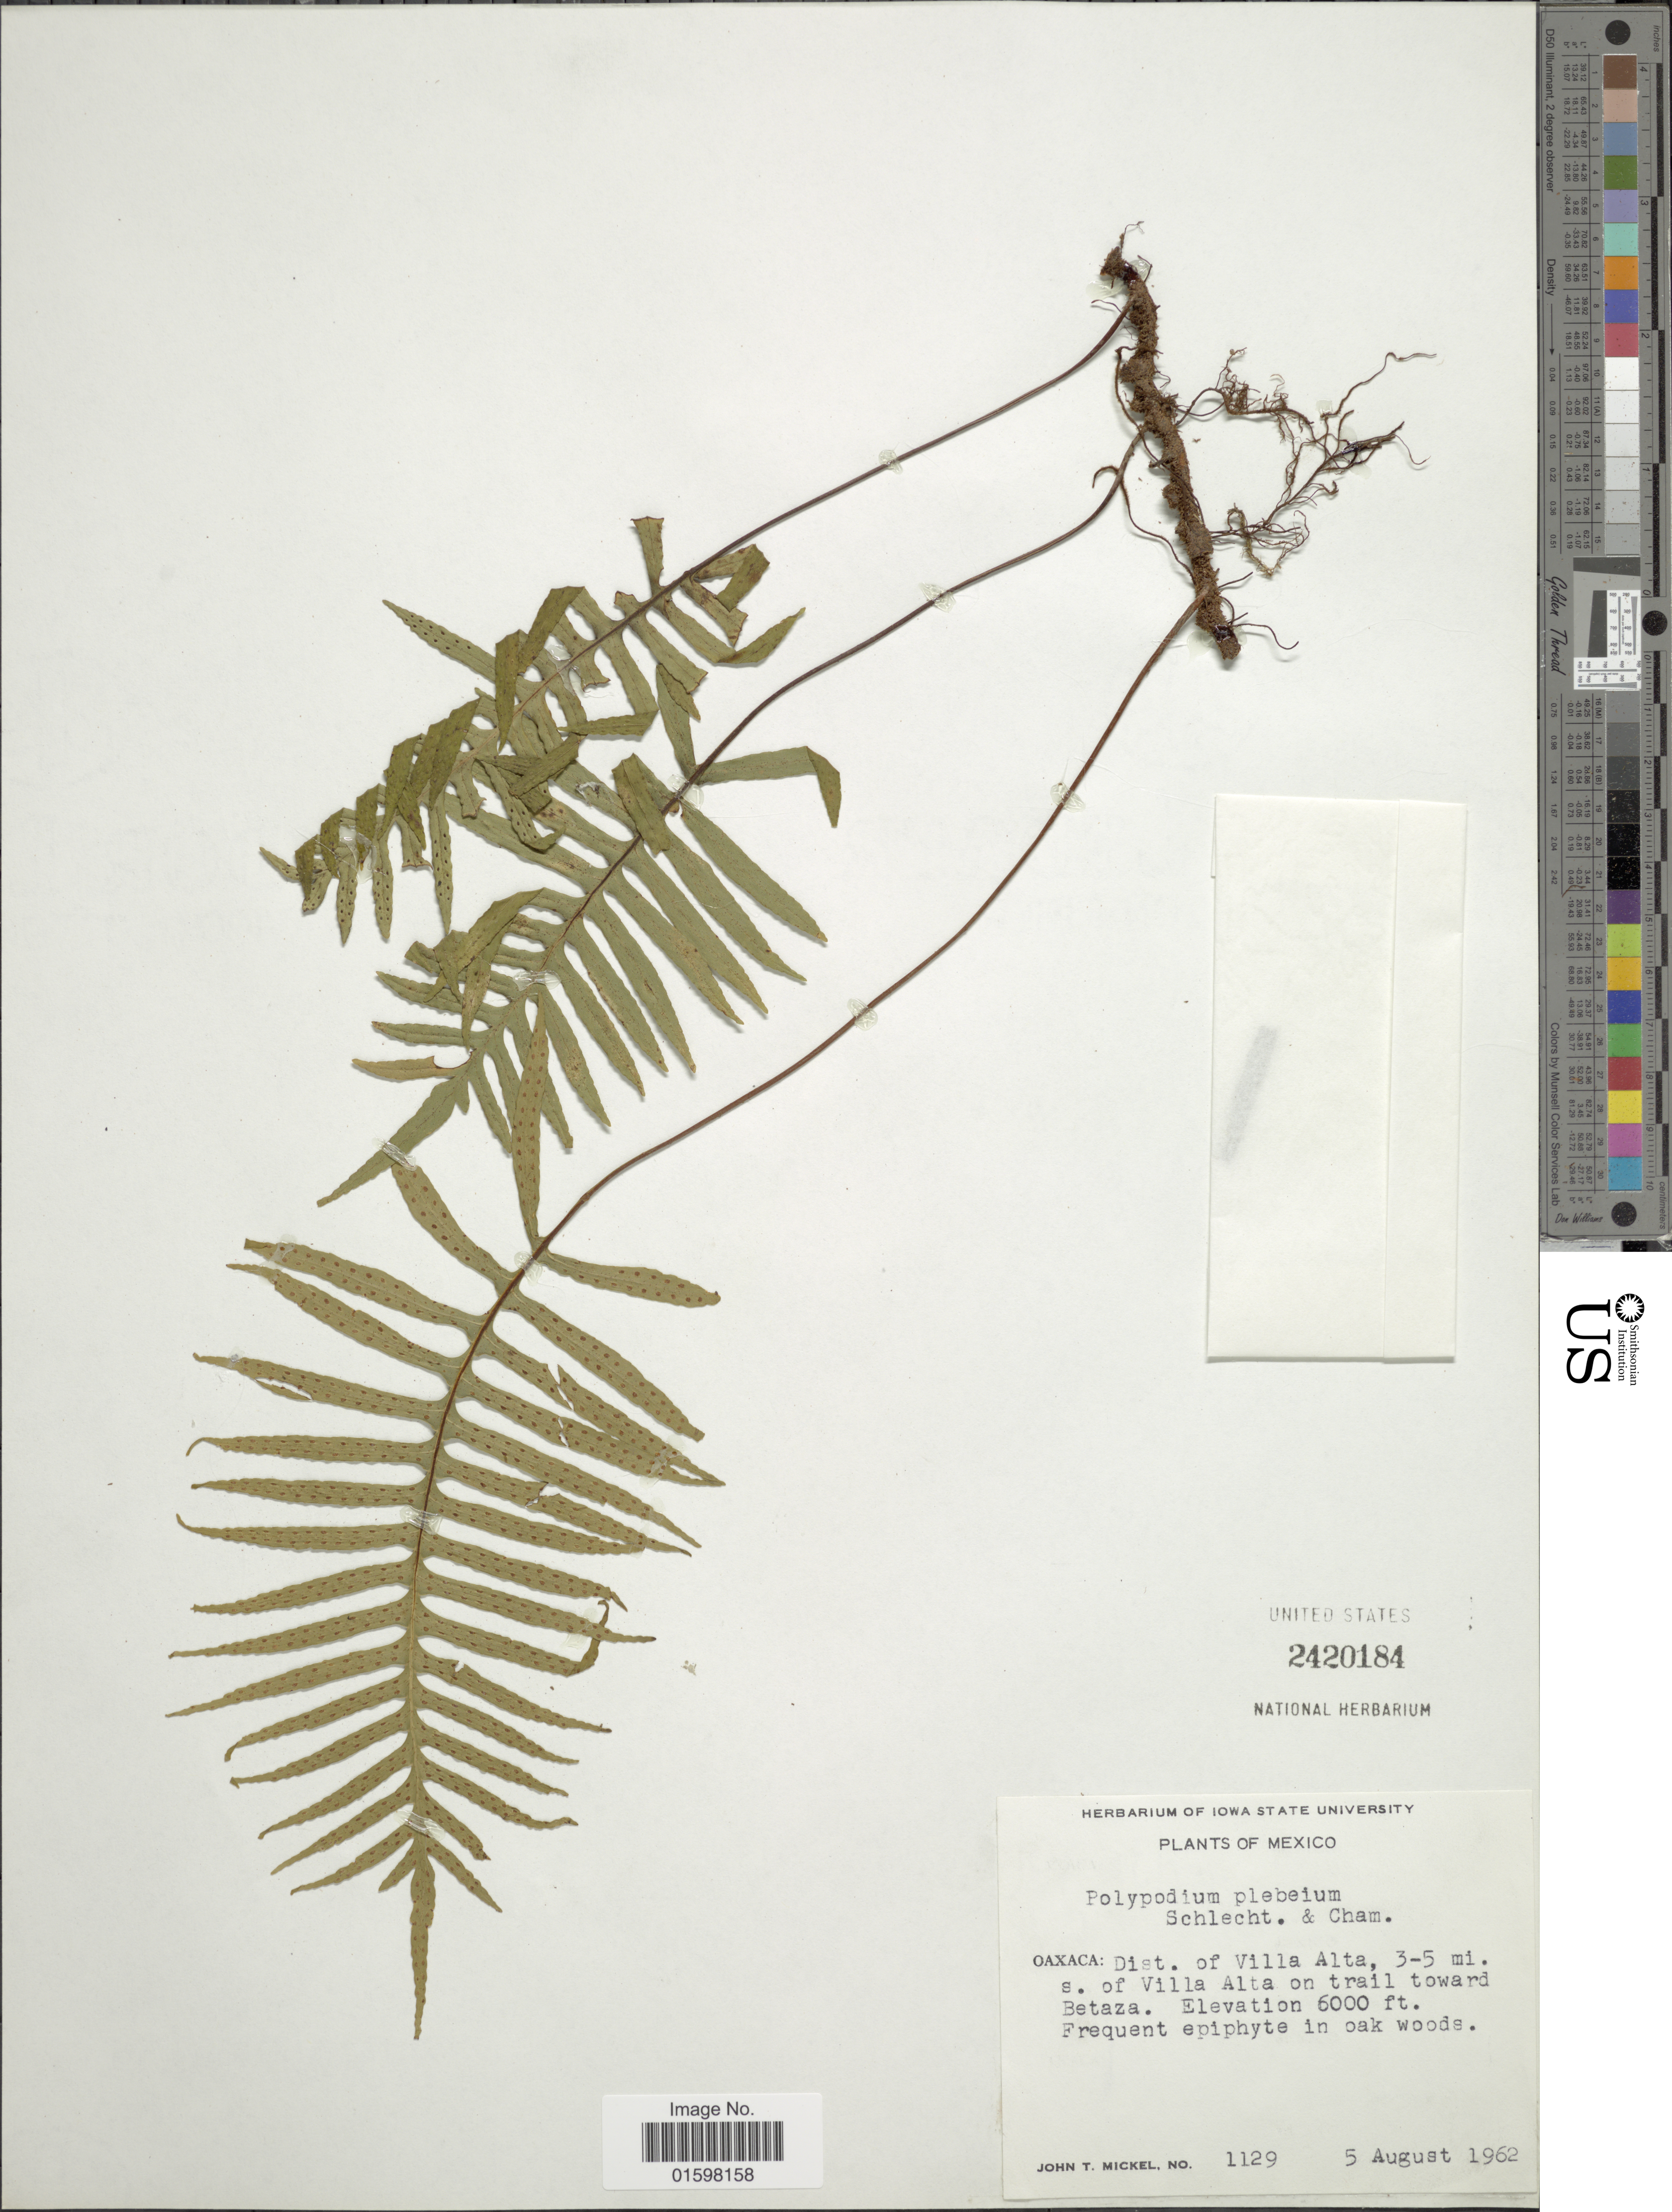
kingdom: Plantae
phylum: Tracheophyta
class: Polypodiopsida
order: Polypodiales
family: Polypodiaceae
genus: Pleopeltis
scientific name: Pleopeltis plebeia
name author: (Schltdl. ex Cham.) A.R. Sm. & Tejero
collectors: J. T. Mickel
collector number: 1129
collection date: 1962-08-05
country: Mexico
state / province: Oaxaca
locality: Oaxaca: Dist. of Villa Alta, 3-5 mi. S. of Villa Alta on trail toward Betaza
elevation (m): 1829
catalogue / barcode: US 2420184